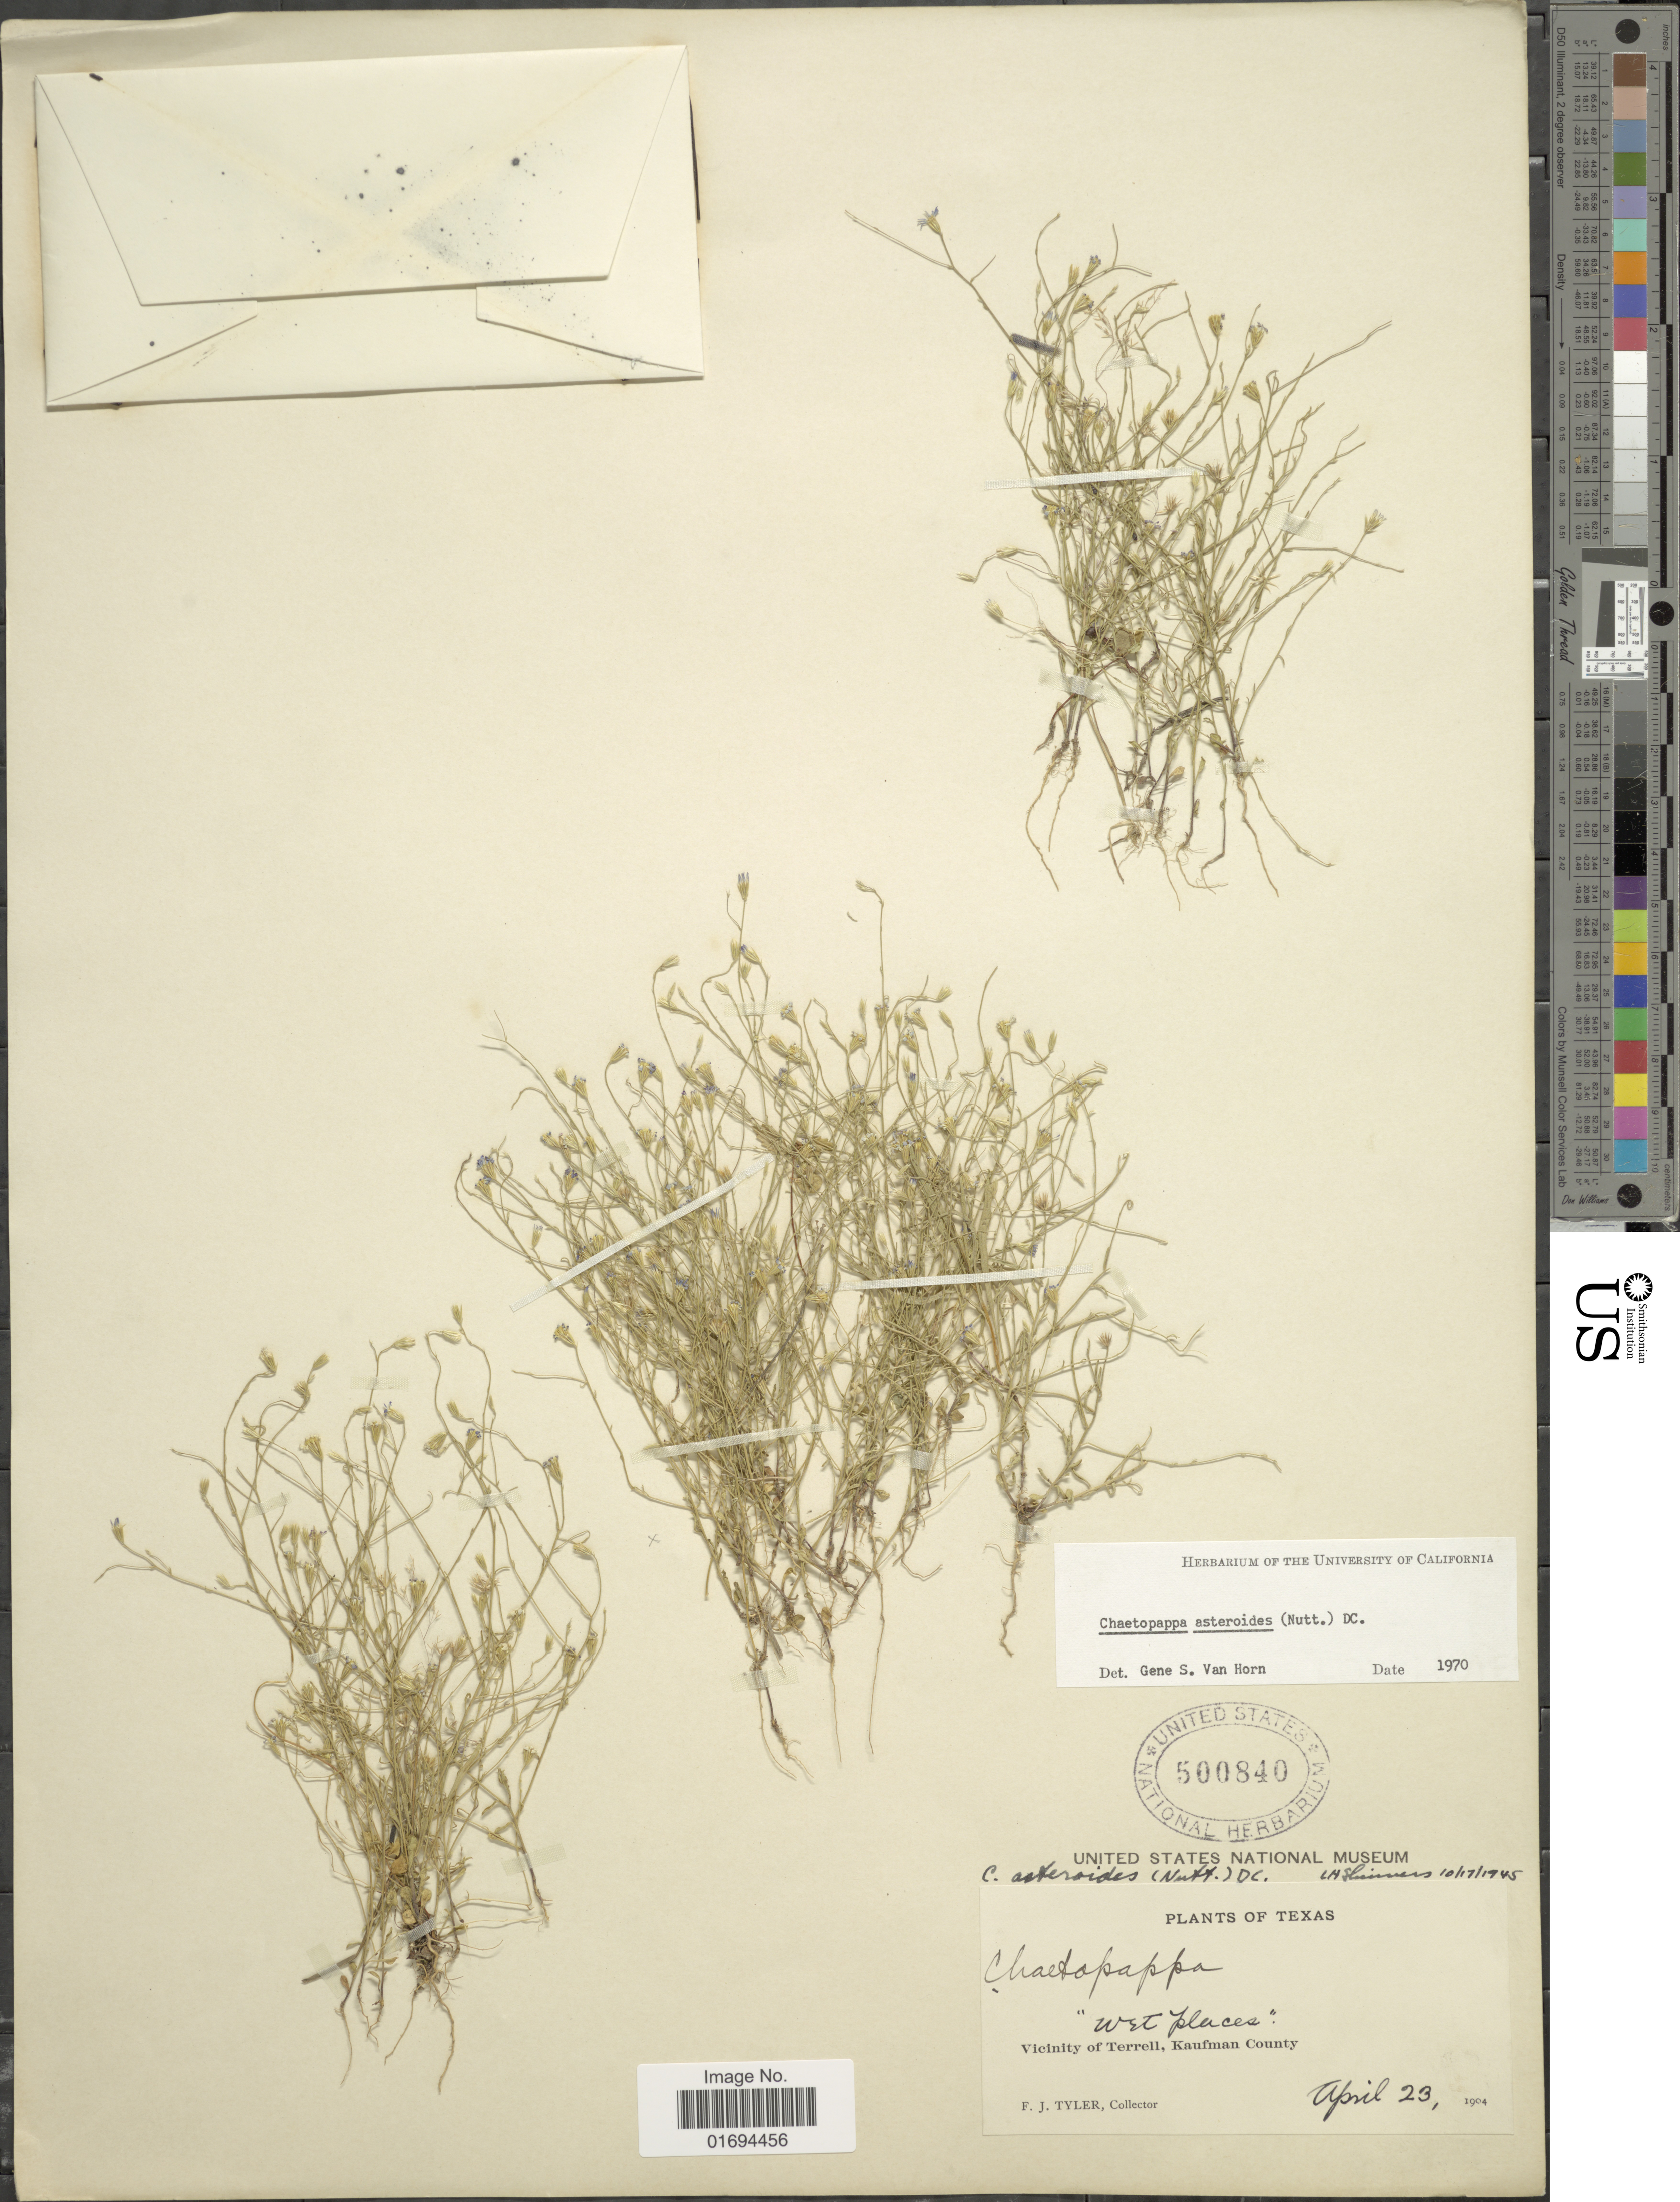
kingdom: Plantae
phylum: Tracheophyta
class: Magnoliopsida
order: Asterales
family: Asteraceae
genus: Chaetopappa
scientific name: Chaetopappa asteroides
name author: (Nutt.) DC.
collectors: F. Tyler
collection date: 1904-04-23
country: United States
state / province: Texas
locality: Vicinity of Terrell, Kaufman County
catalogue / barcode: US 500840